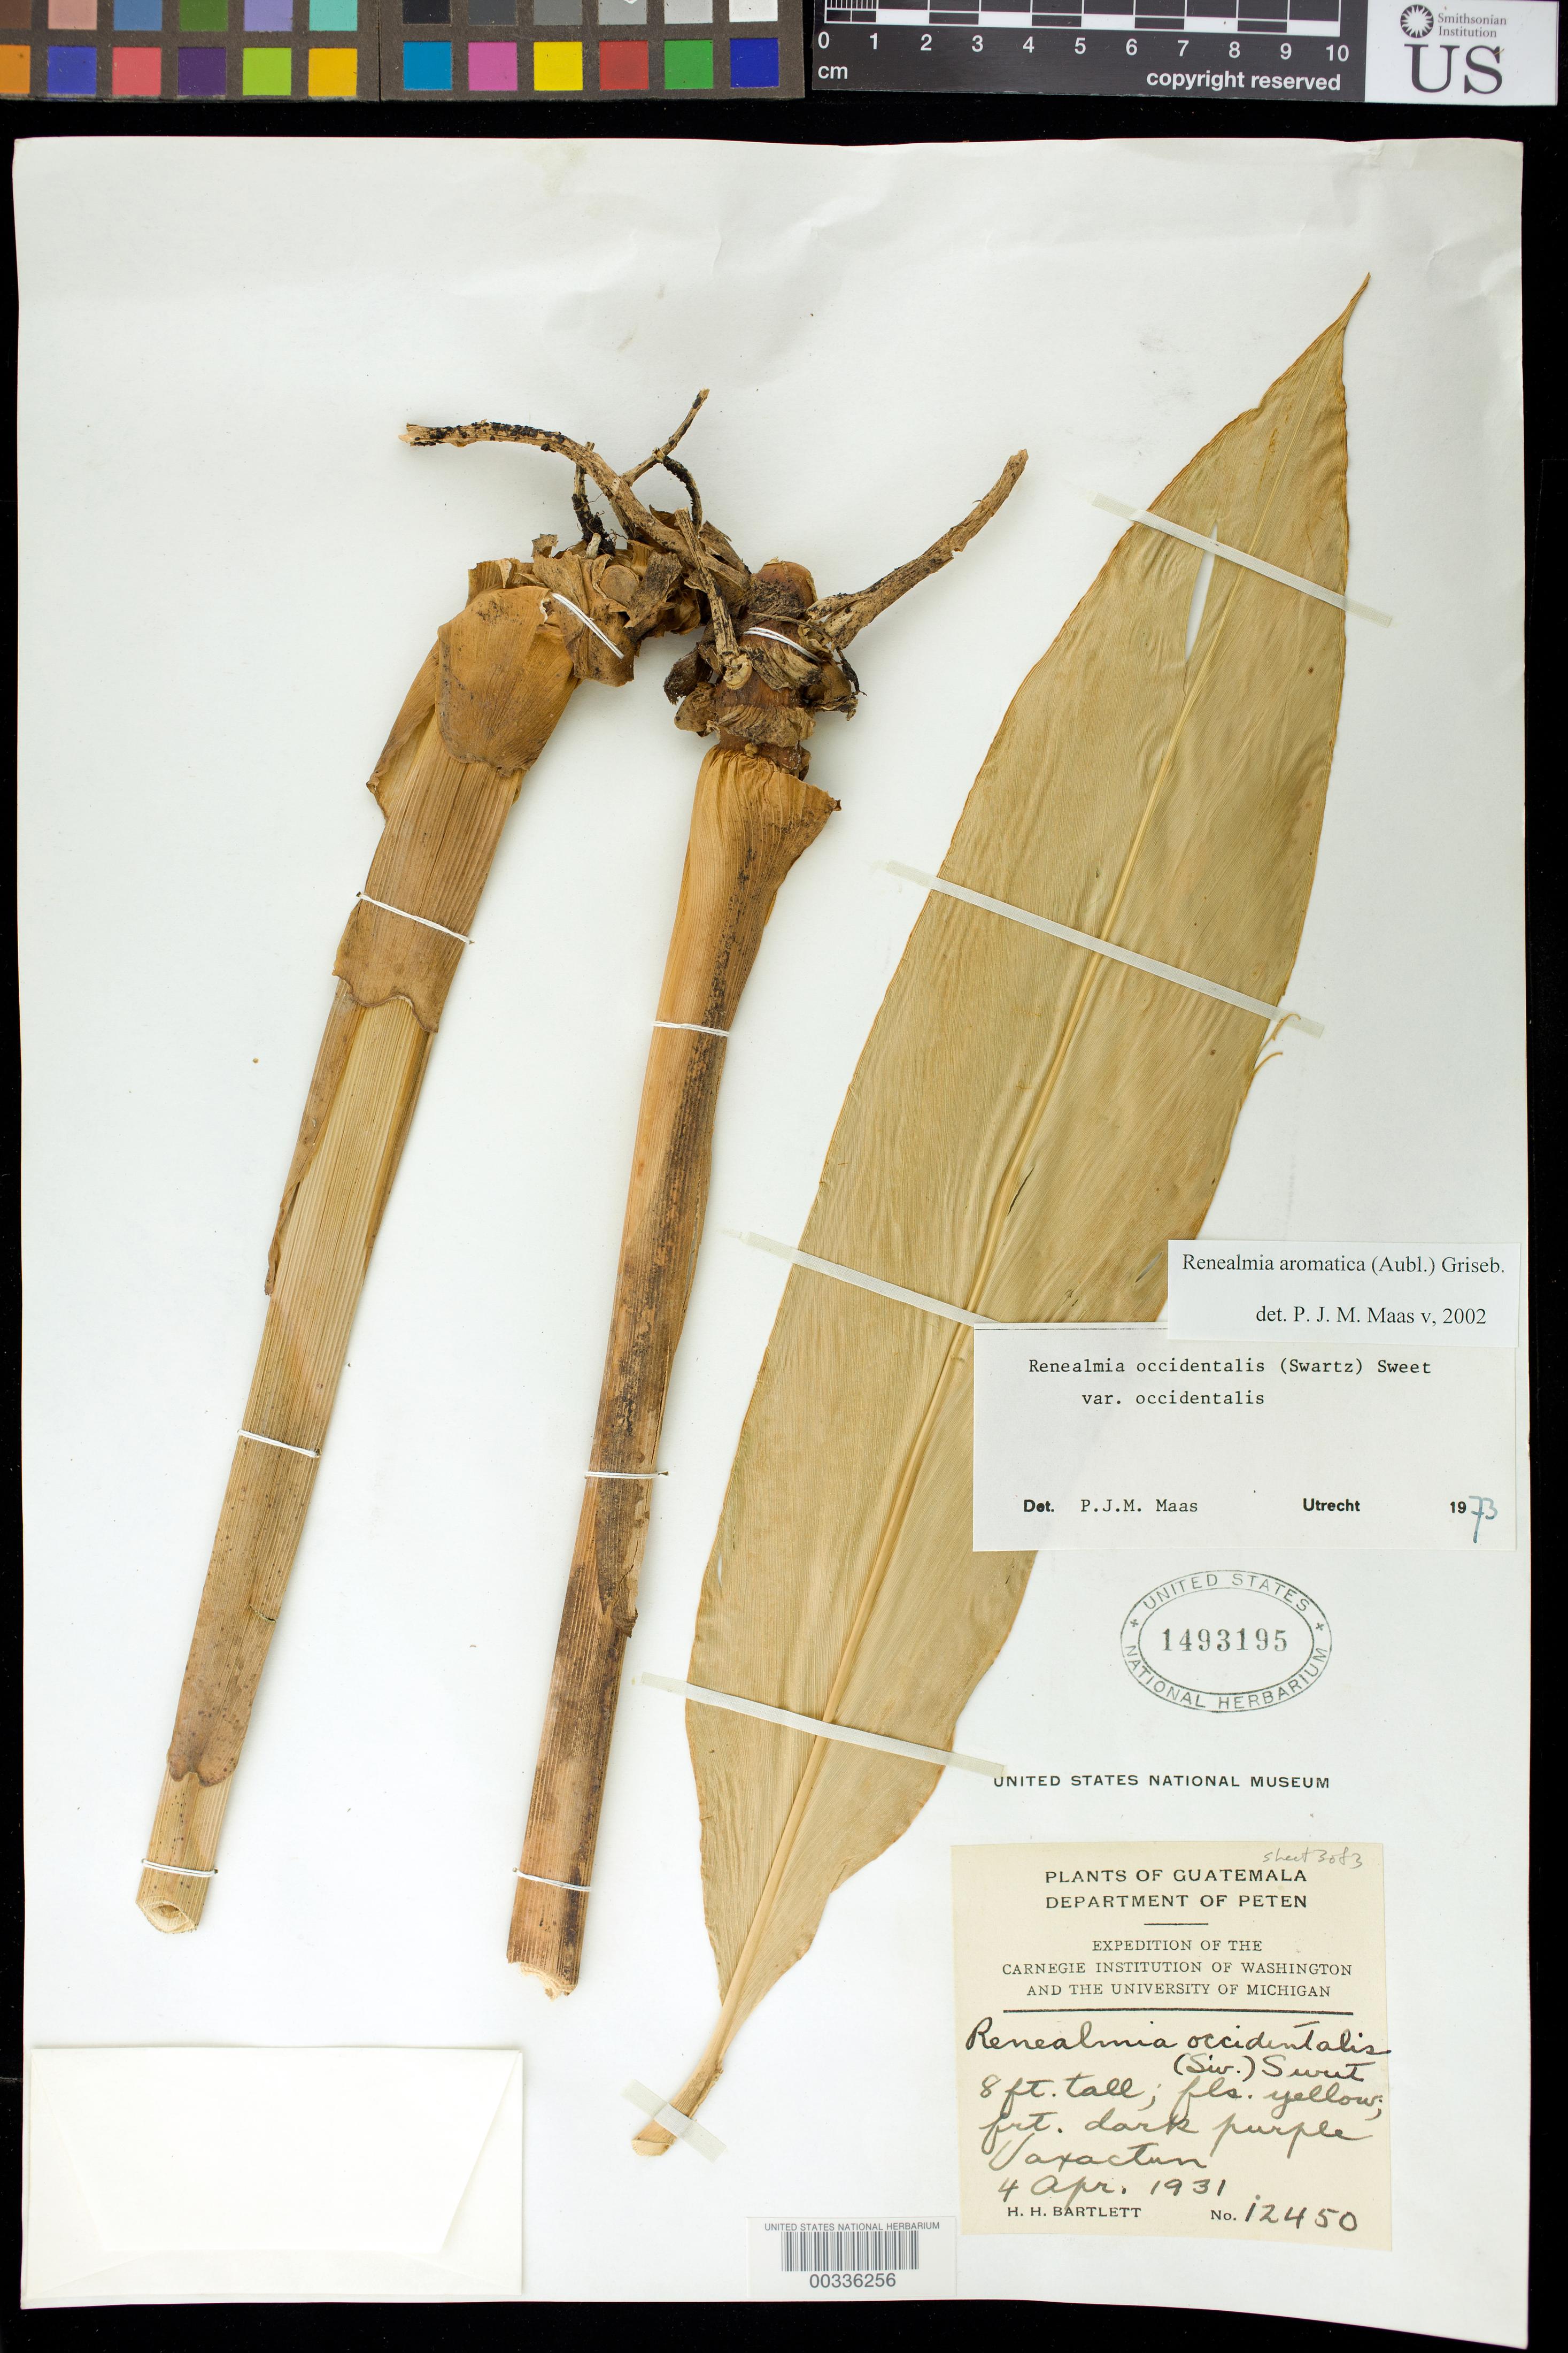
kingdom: Plantae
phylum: Tracheophyta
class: Liliopsida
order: Zingiberales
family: Zingiberaceae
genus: Renealmia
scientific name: Renealmia aromatica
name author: (Aubl.) Griseb.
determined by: Maas, Paul J. M.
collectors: H. H. Bartlett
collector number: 12450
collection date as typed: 04 Apr 1931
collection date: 1931-04-04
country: Guatemala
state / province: El Petén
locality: Near Aguada, Uaxactún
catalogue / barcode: US 1493195